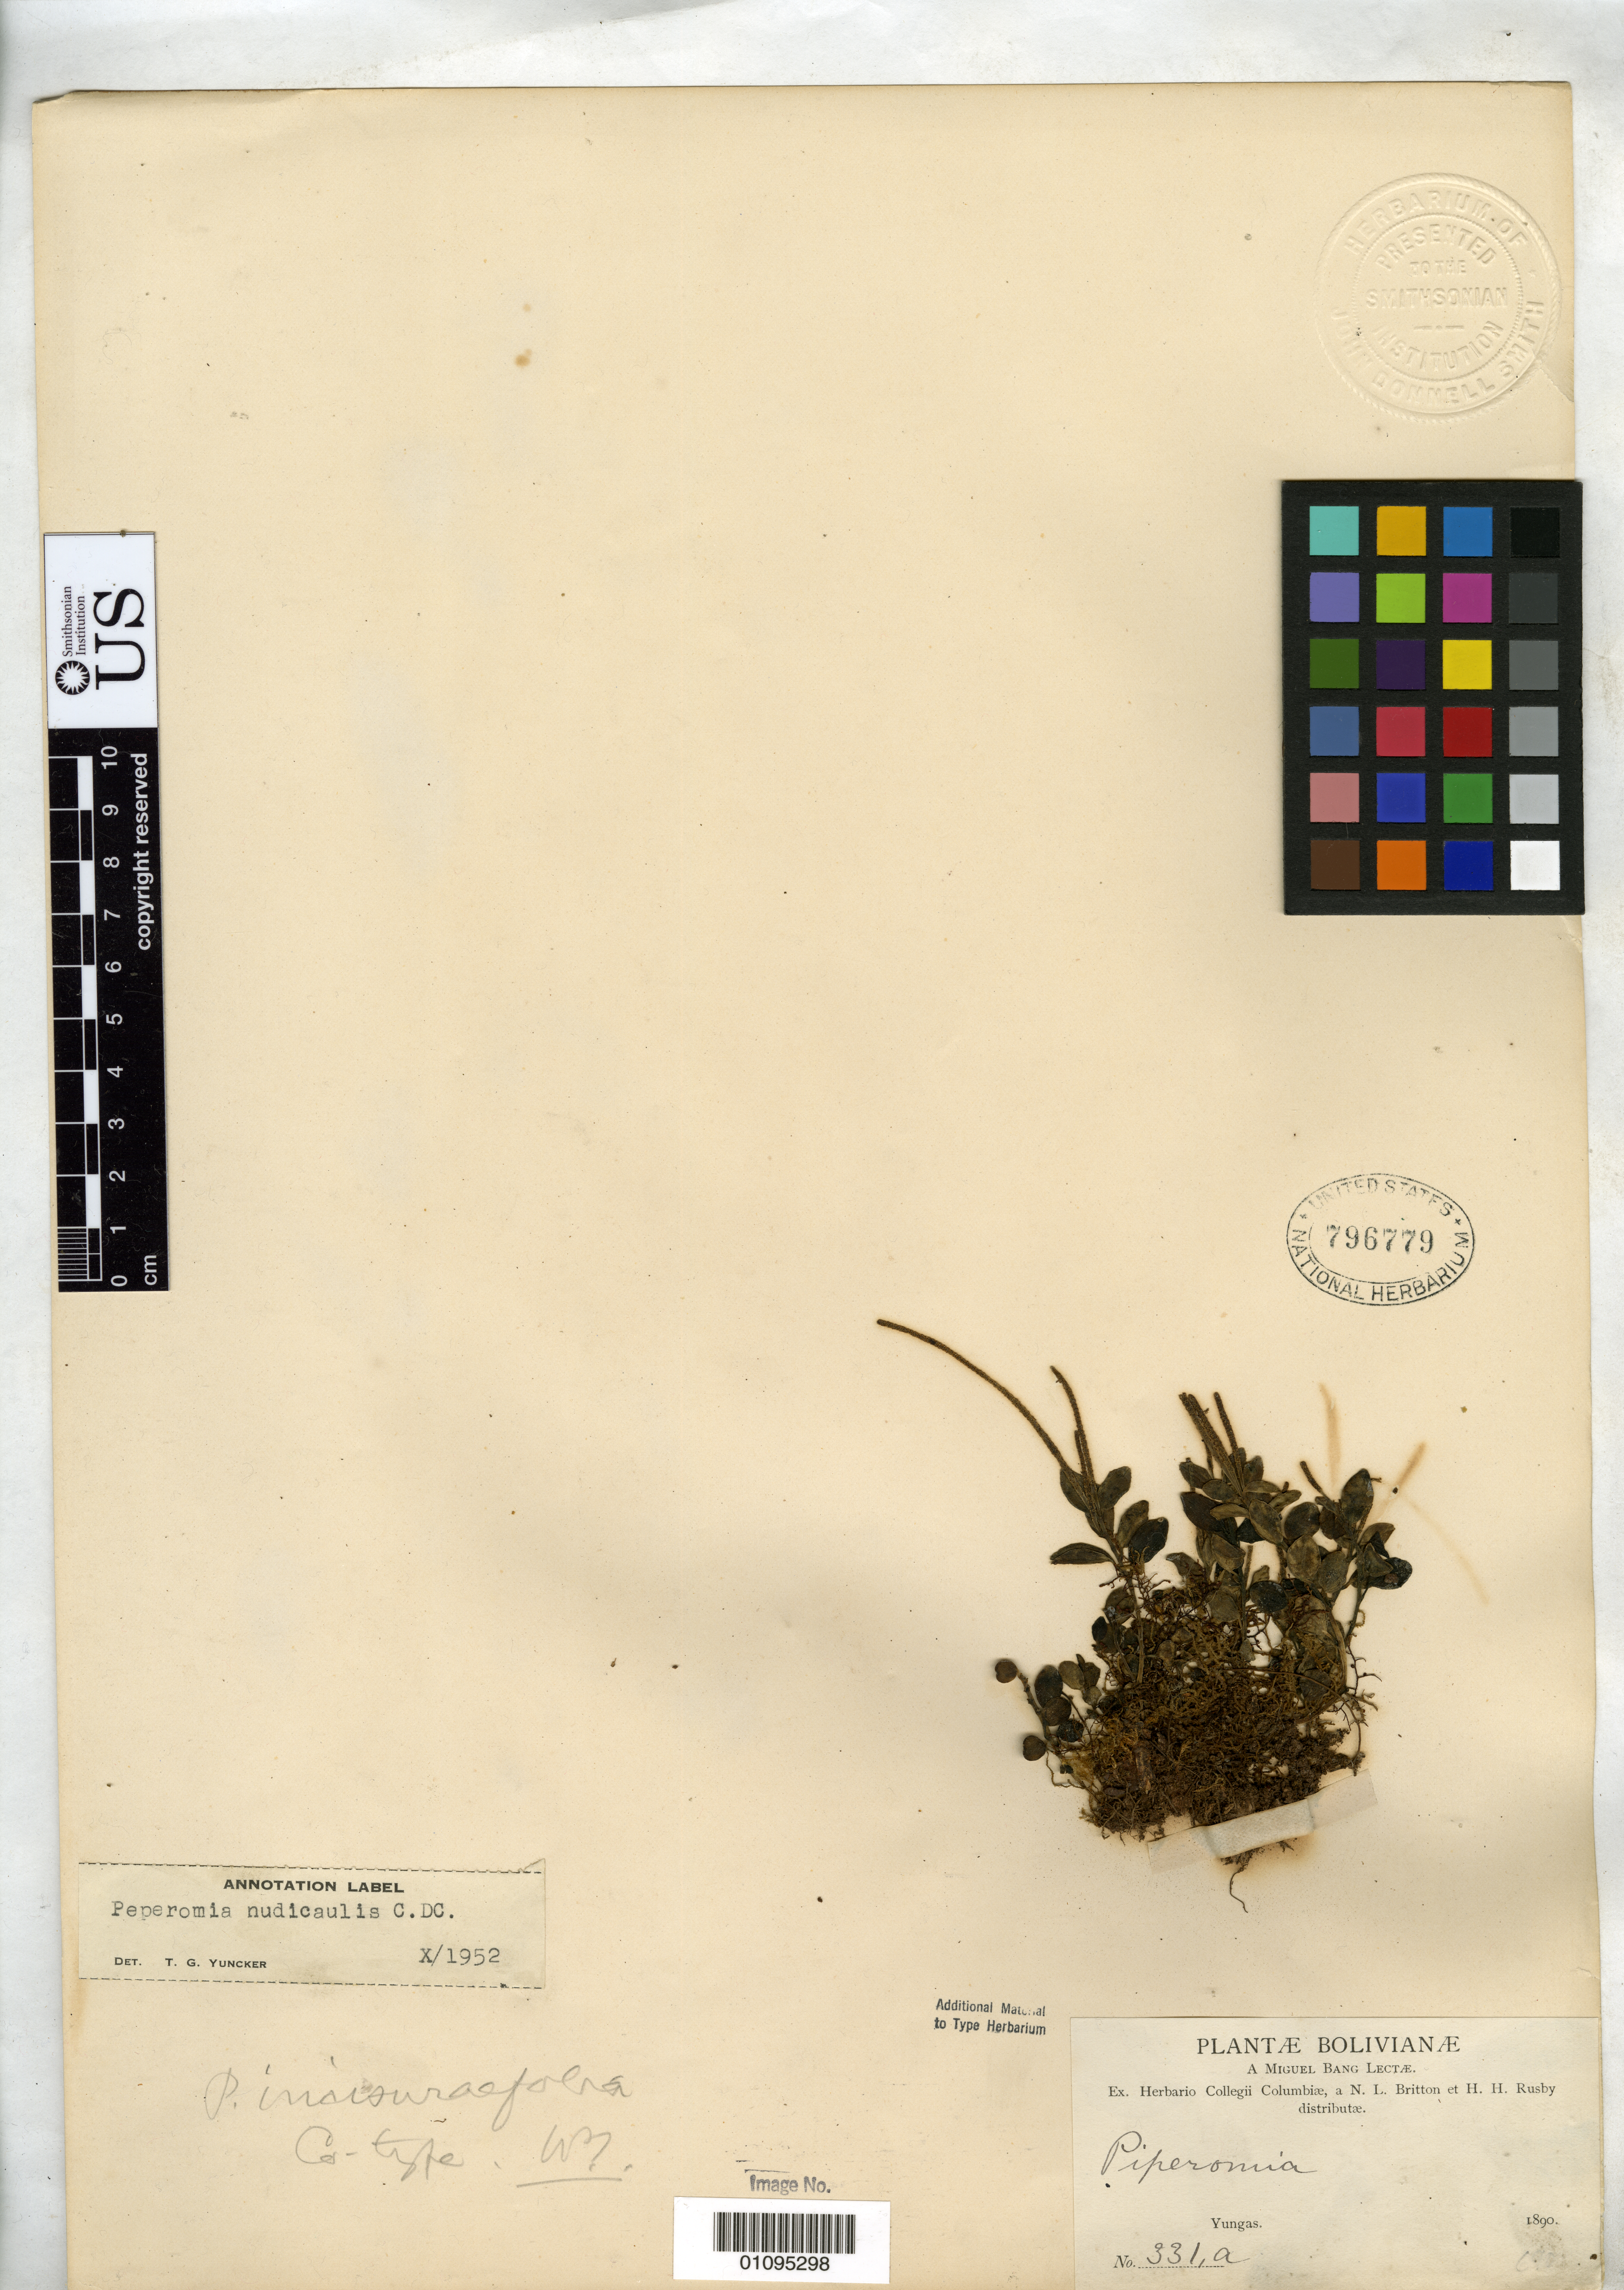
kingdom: Plantae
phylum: Tracheophyta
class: Magnoliopsida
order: Piperales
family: Piperaceae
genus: Peperomia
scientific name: Peperomia nudicaulis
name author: C. DC.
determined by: Yuncker, T. G.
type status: Isotype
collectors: M. Bang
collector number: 331 A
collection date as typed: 1890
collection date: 1890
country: Bolivia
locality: Yungas.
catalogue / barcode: US 796779